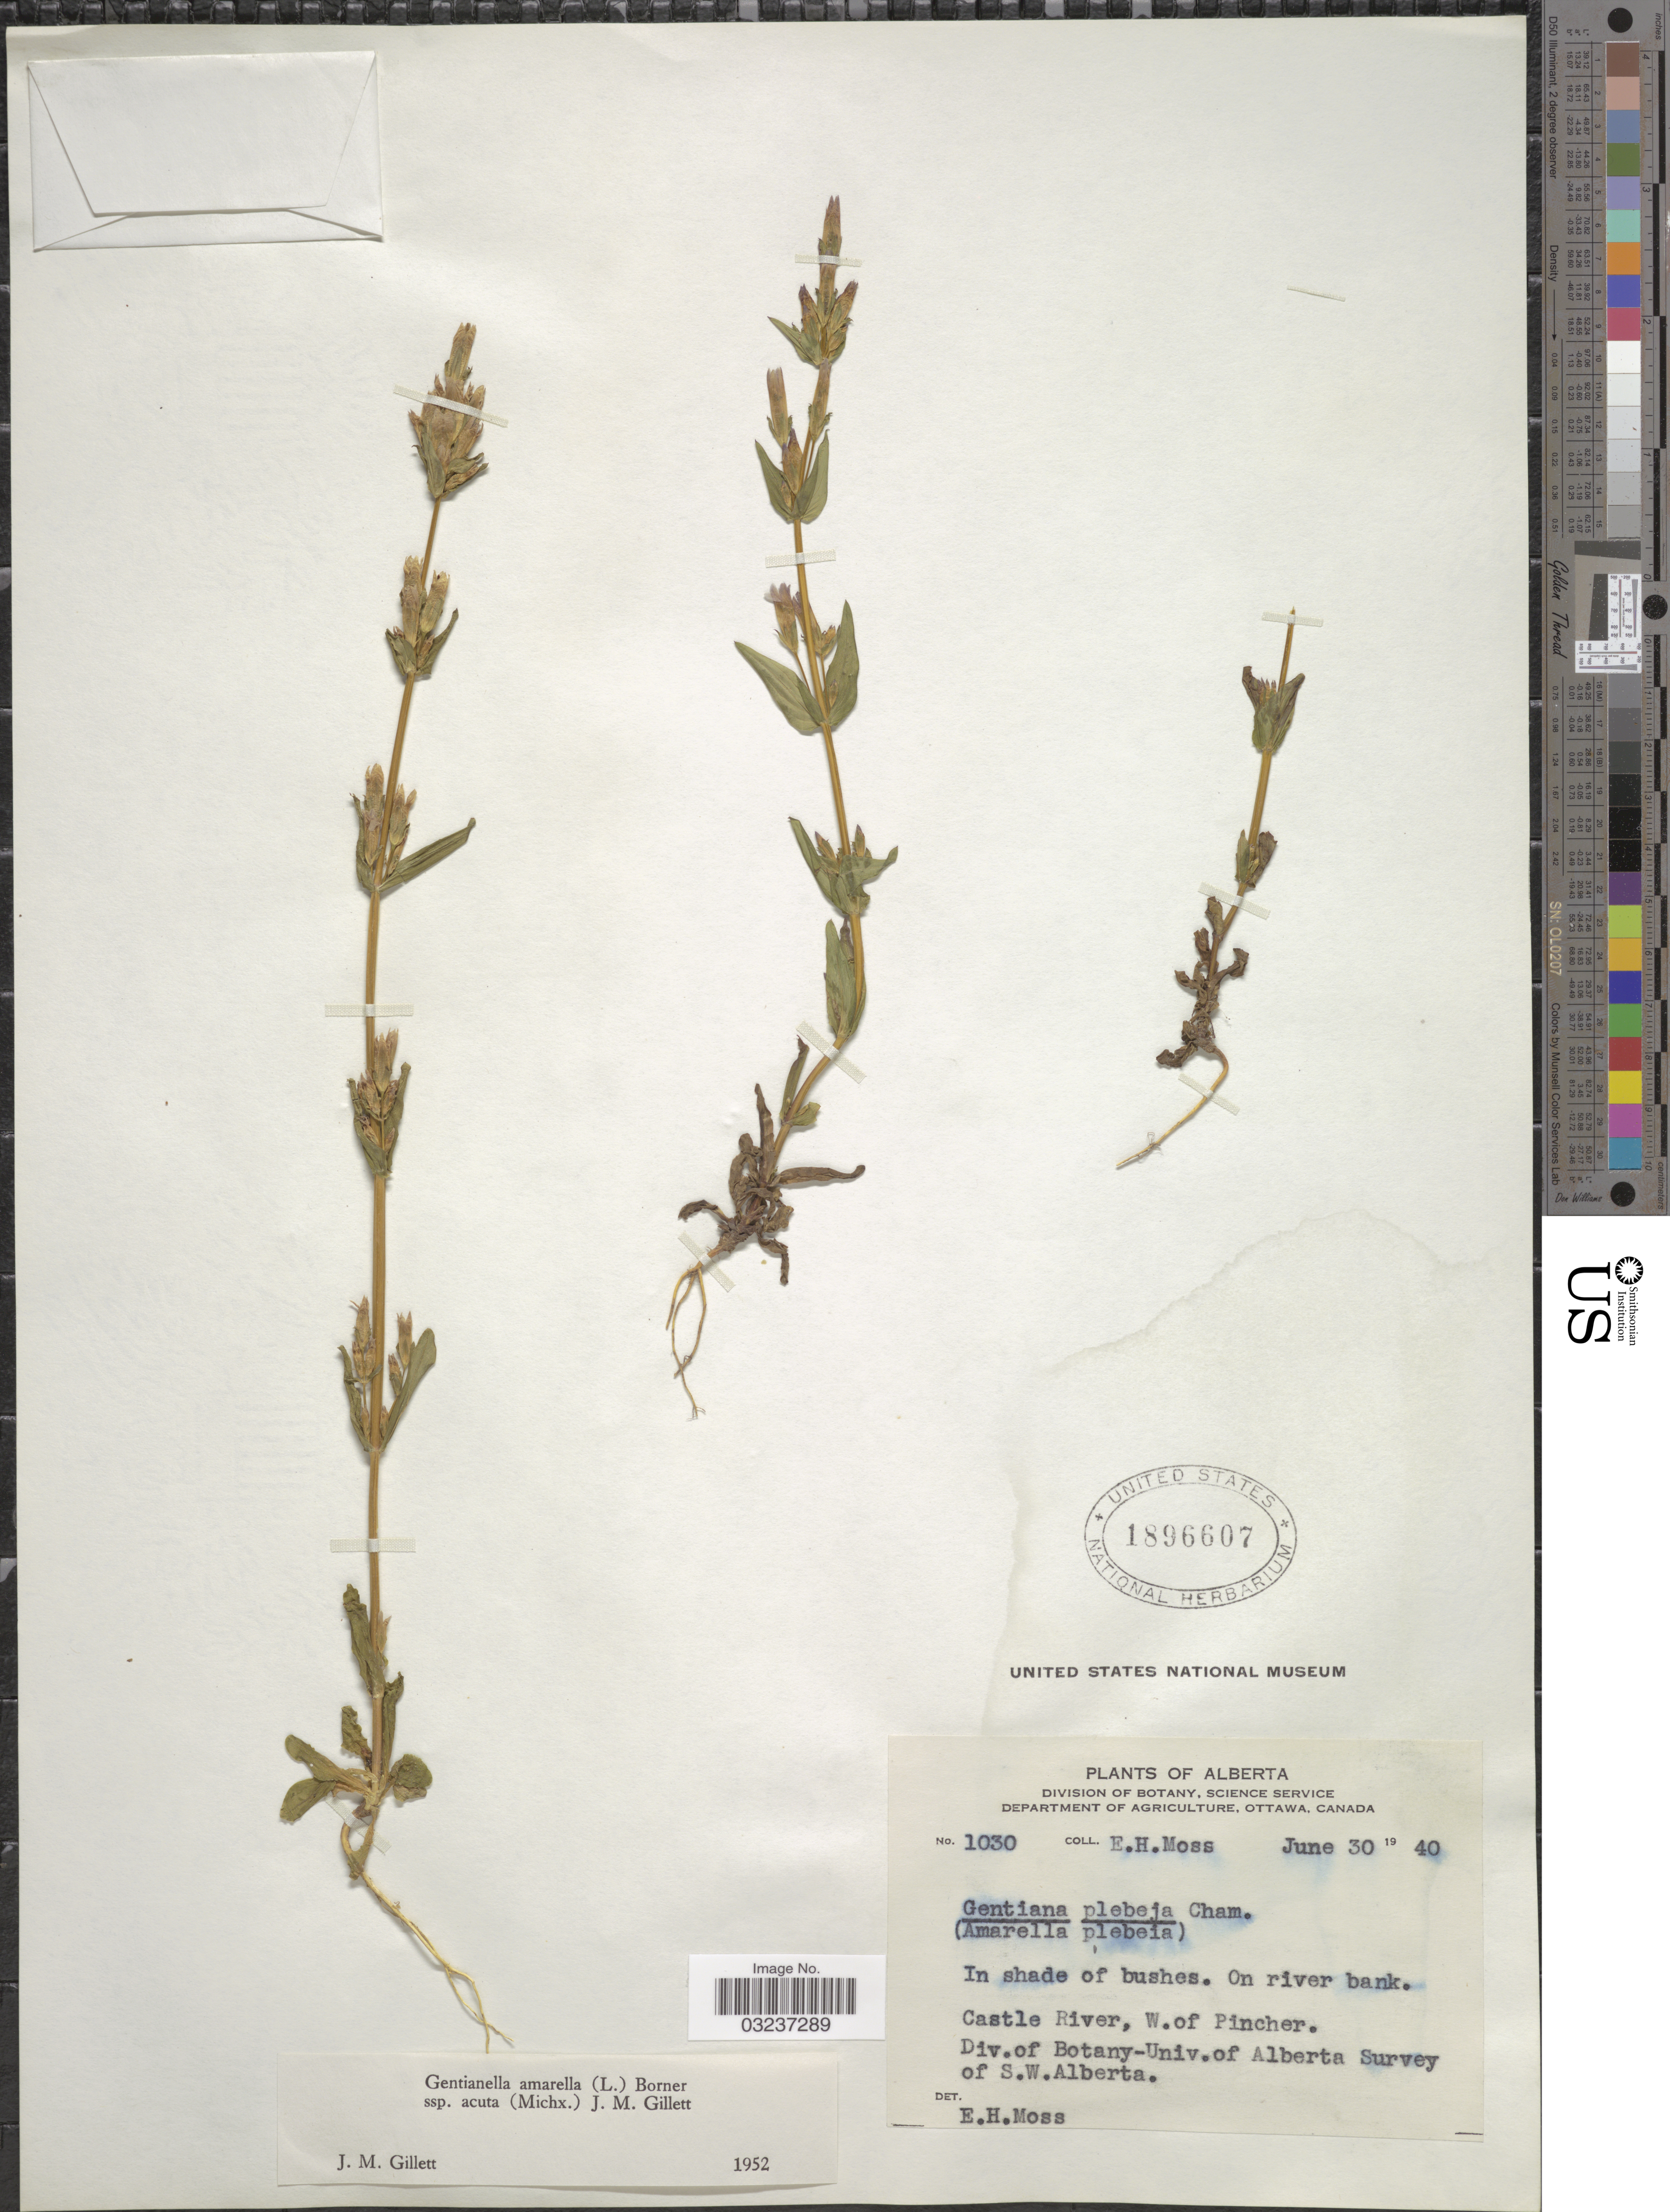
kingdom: Plantae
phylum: Tracheophyta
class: Magnoliopsida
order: Gentianales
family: Gentianaceae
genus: Gentianella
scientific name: Gentianella amarella subsp. acuta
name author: (Michx.) J.M. Gillett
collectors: E. Moss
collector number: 1030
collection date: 1940-06-30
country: Canada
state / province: Alberta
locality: In shade of bushes. On river bank. Castle River, W. of Pincher. Div. of Botany-Univ. of Alberta Survey of S. W. Alberta.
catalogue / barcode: US 1896607